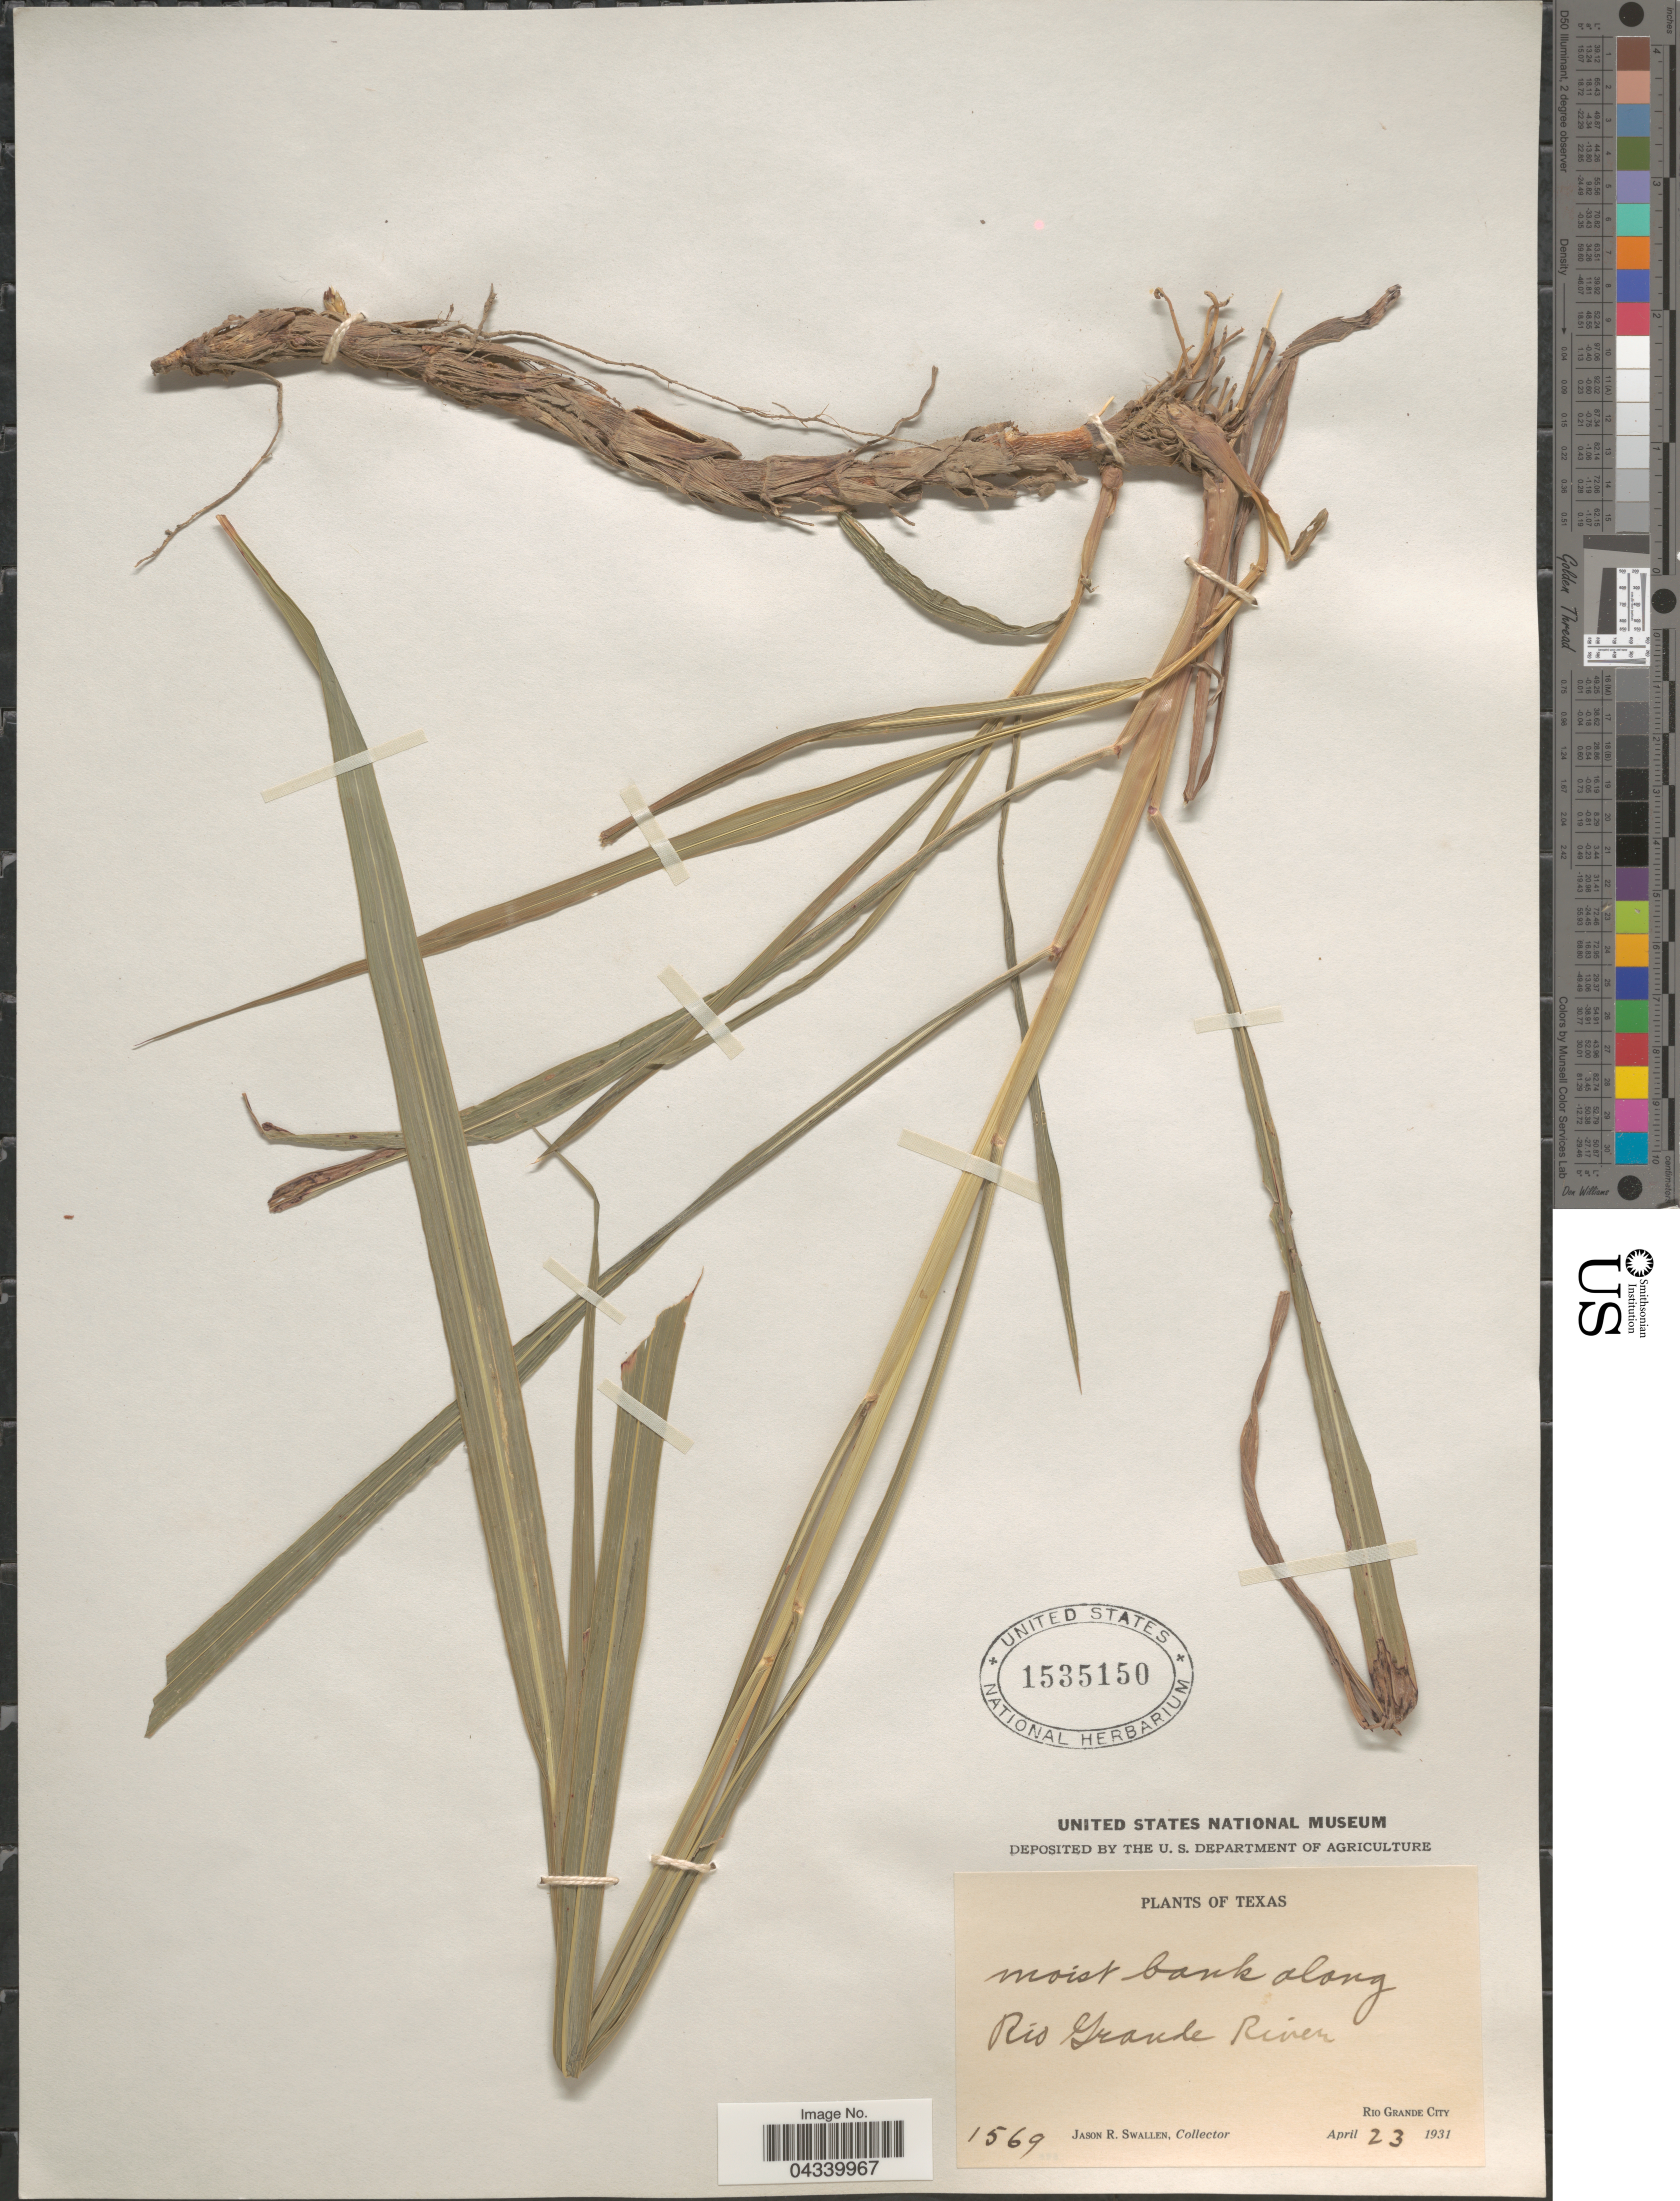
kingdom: Plantae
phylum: Tracheophyta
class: Liliopsida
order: Poales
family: Poaceae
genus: Sorghum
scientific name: Sorghum halepense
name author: (L.) Pers.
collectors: J. R. Swallen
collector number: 1569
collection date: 1931-04-23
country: United States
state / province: Texas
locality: Moist bank along Rio Grande River. Rio Grande City.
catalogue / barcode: US 1535150